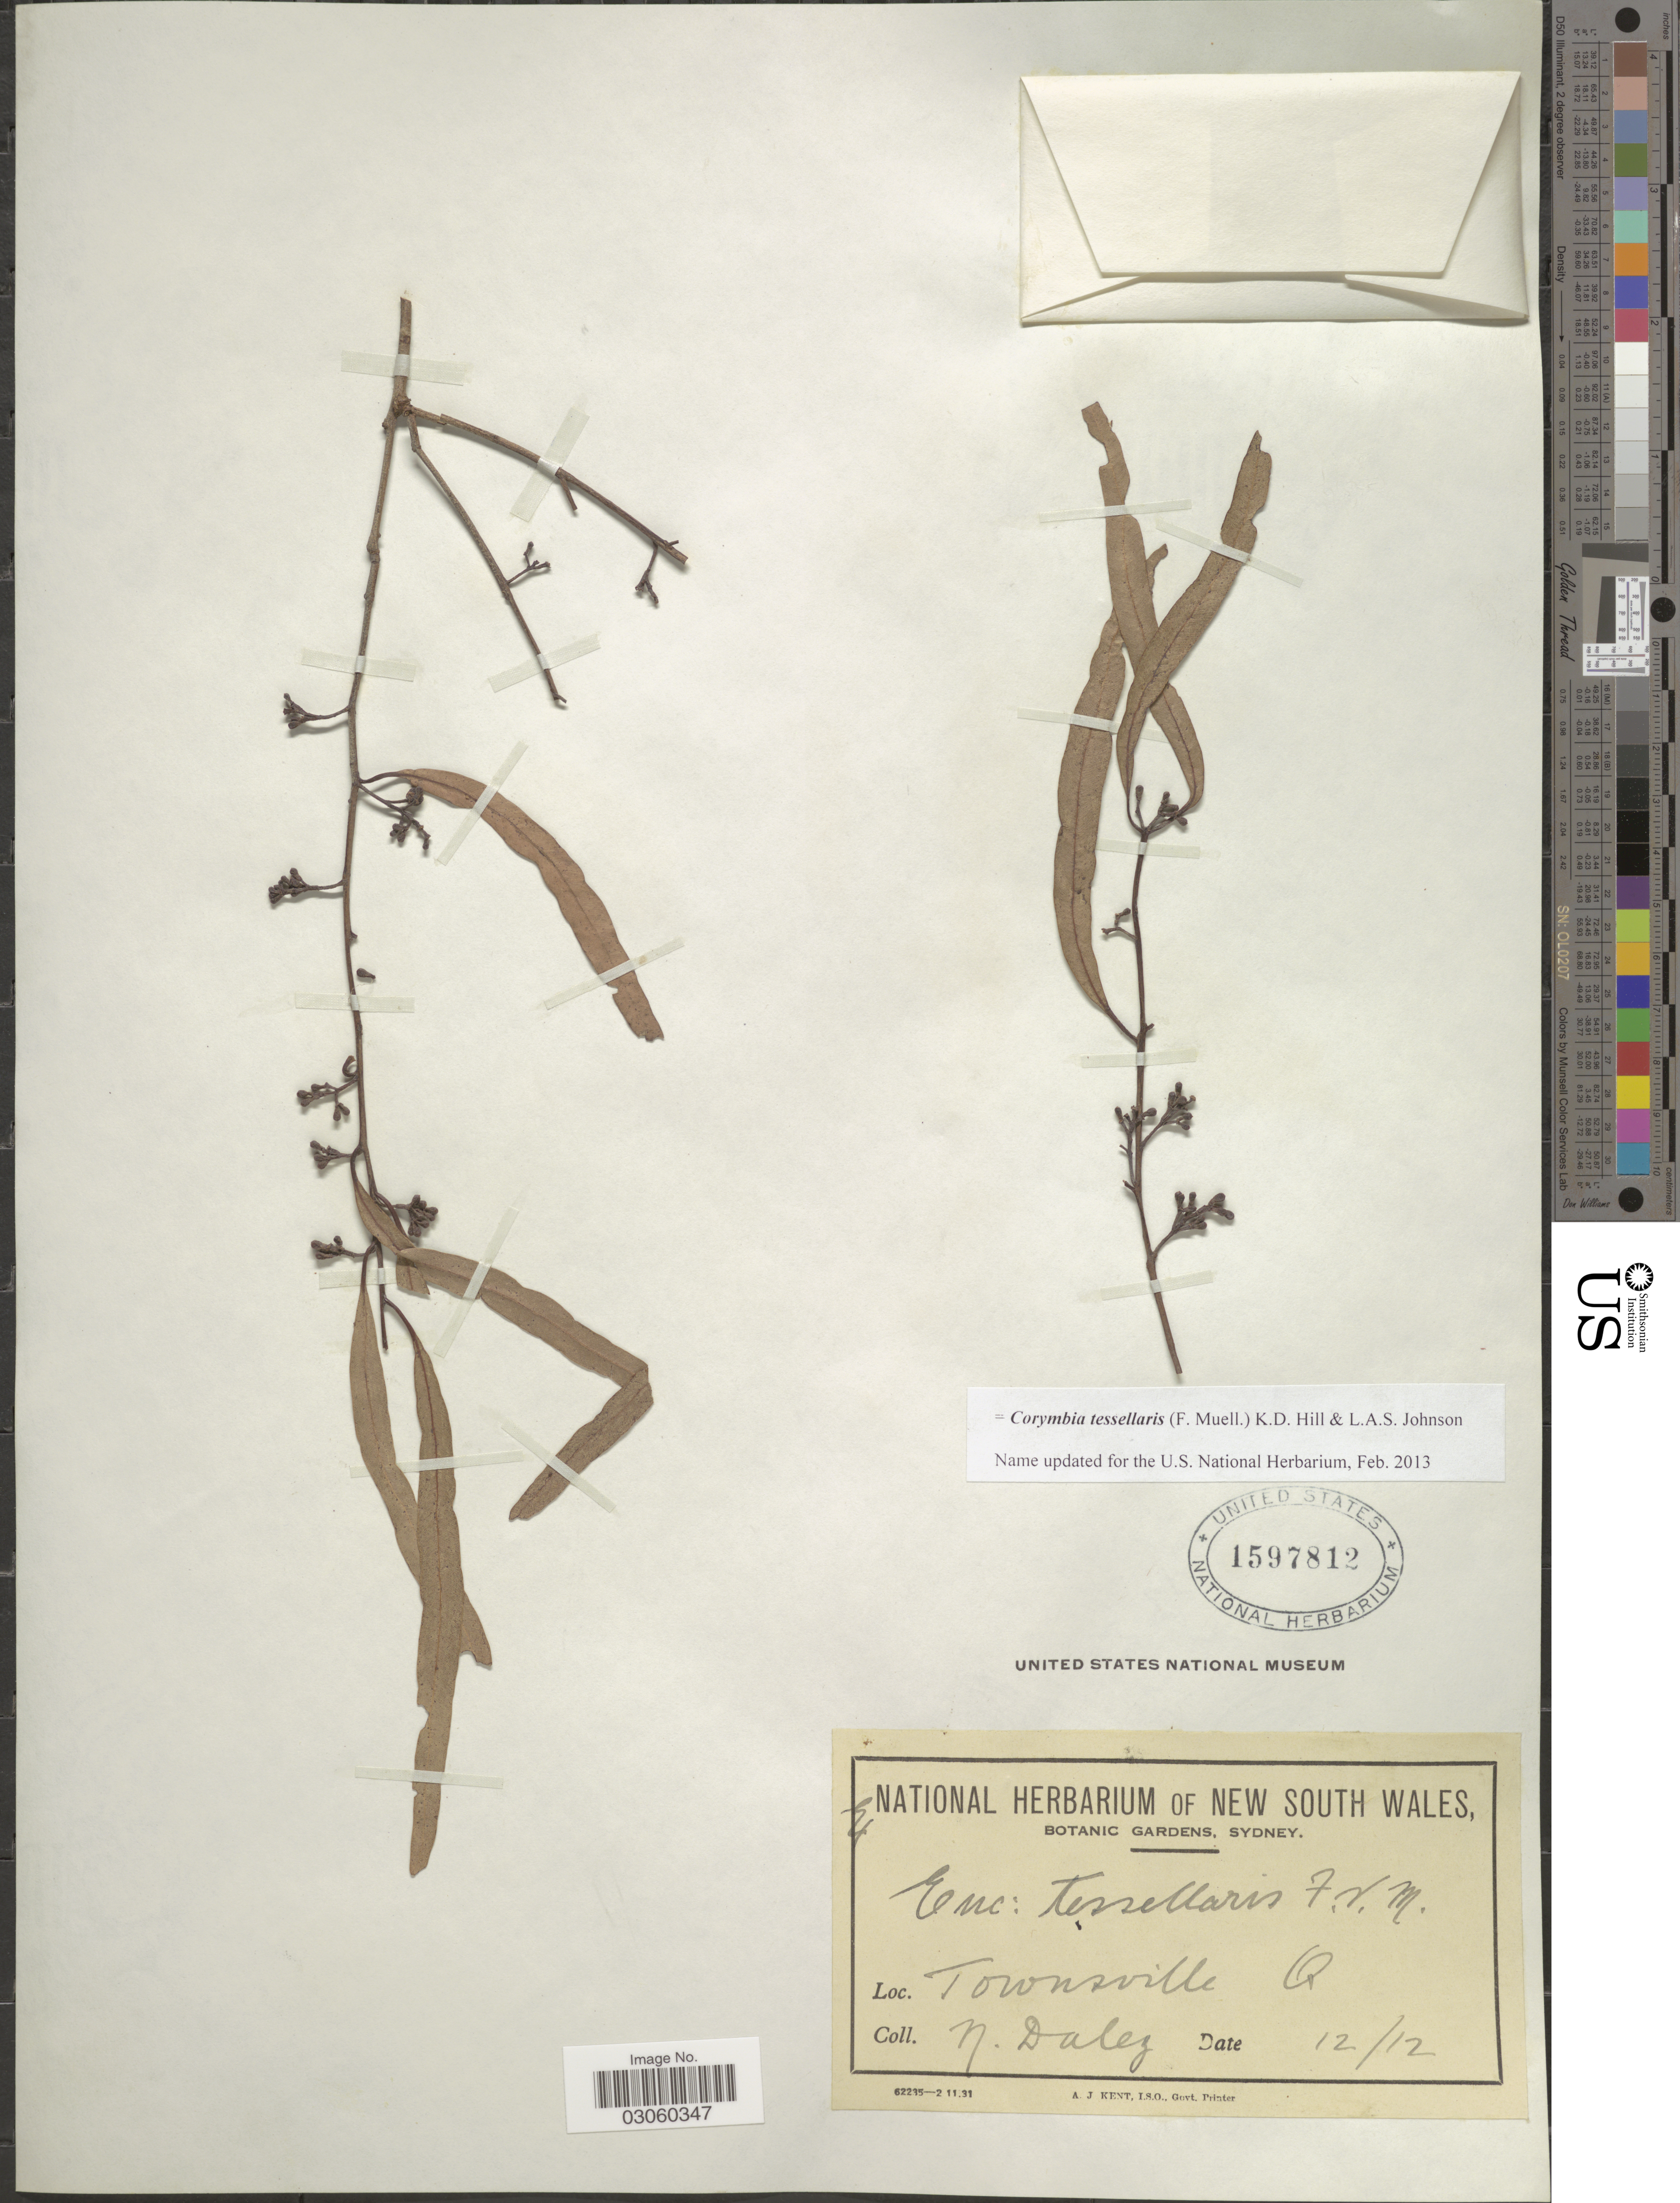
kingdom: Plantae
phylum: Tracheophyta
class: Magnoliopsida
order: Myrtales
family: Myrtaceae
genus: Corymbia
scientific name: Corymbia tessellaris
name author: (F. Muell.) K.D. Hill & L.A.S. Johnson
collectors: N. Dalez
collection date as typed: Transcribed d/m/y: /12/12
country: Australia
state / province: Queensland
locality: Townsville Q.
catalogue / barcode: US 1597812